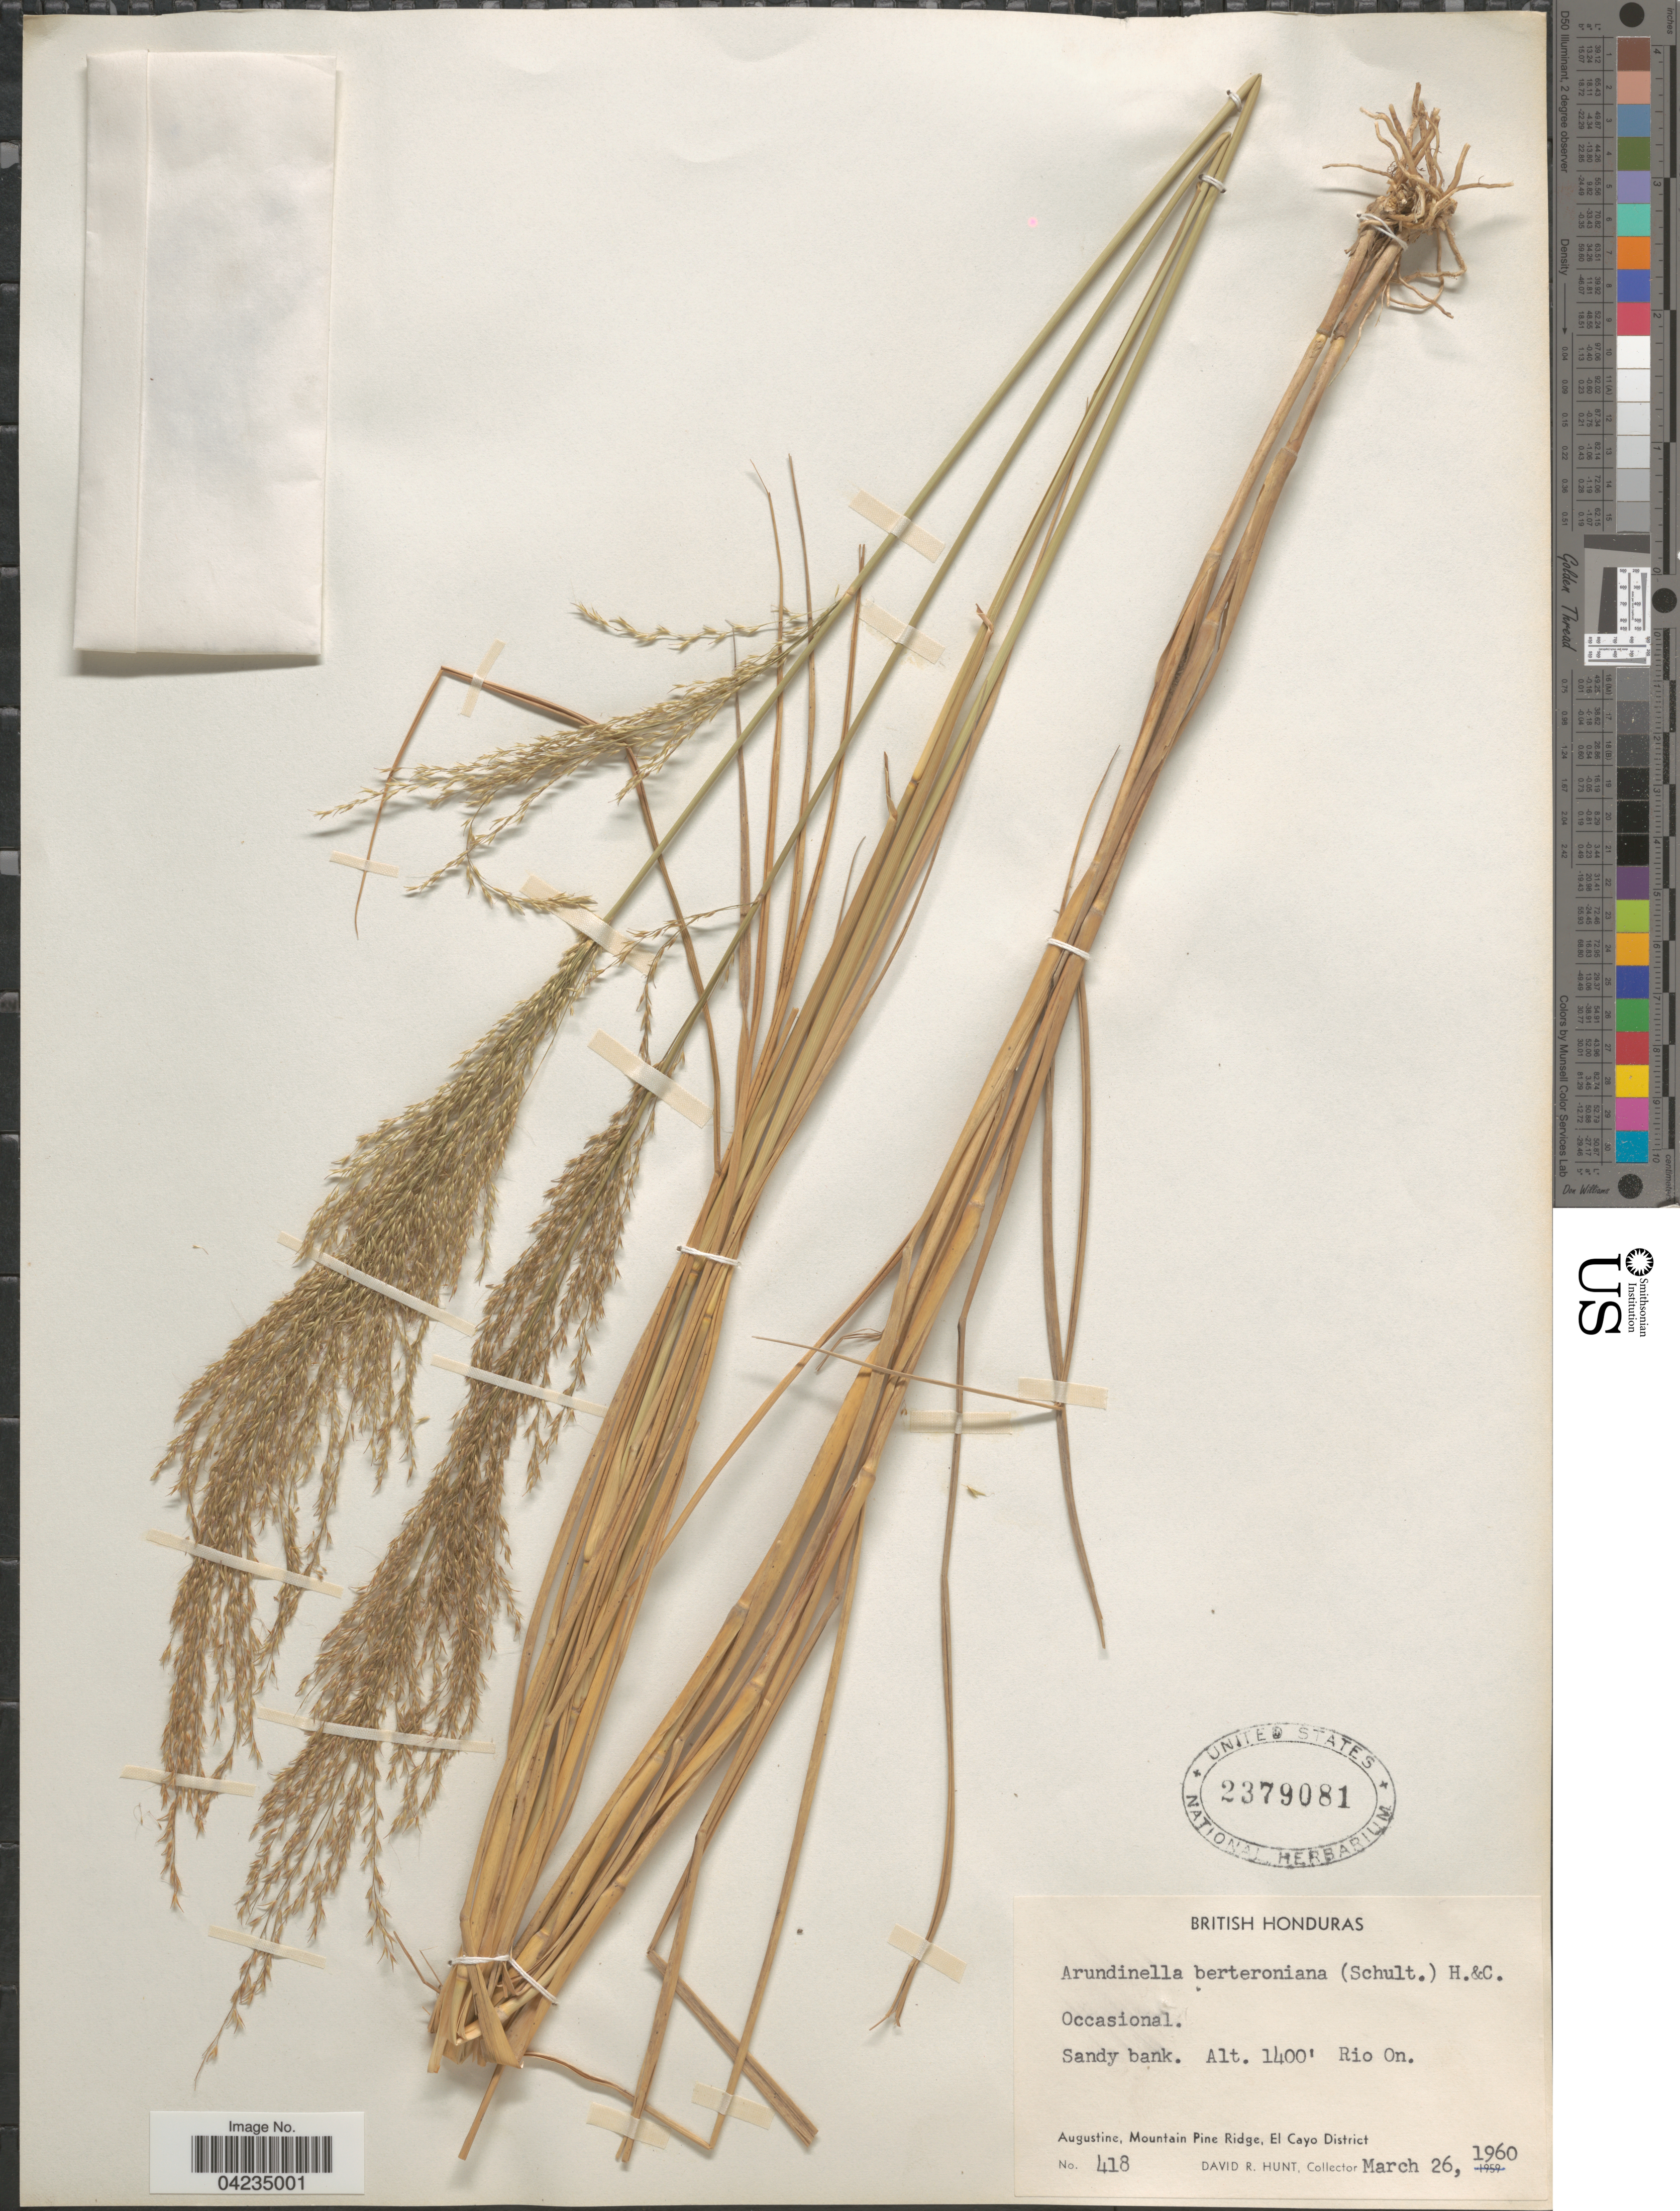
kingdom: Plantae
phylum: Tracheophyta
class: Liliopsida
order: Poales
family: Poaceae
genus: Arundinella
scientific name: Arundinella berteroniana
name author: (Schult.) Hitchc. & Chase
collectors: D. Hunt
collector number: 418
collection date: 1960-03-26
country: Belize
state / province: Cayo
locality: British Honduras. Augustine, Mountain Pine Ridge, El Cayo District.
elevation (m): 427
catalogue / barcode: US 2379081